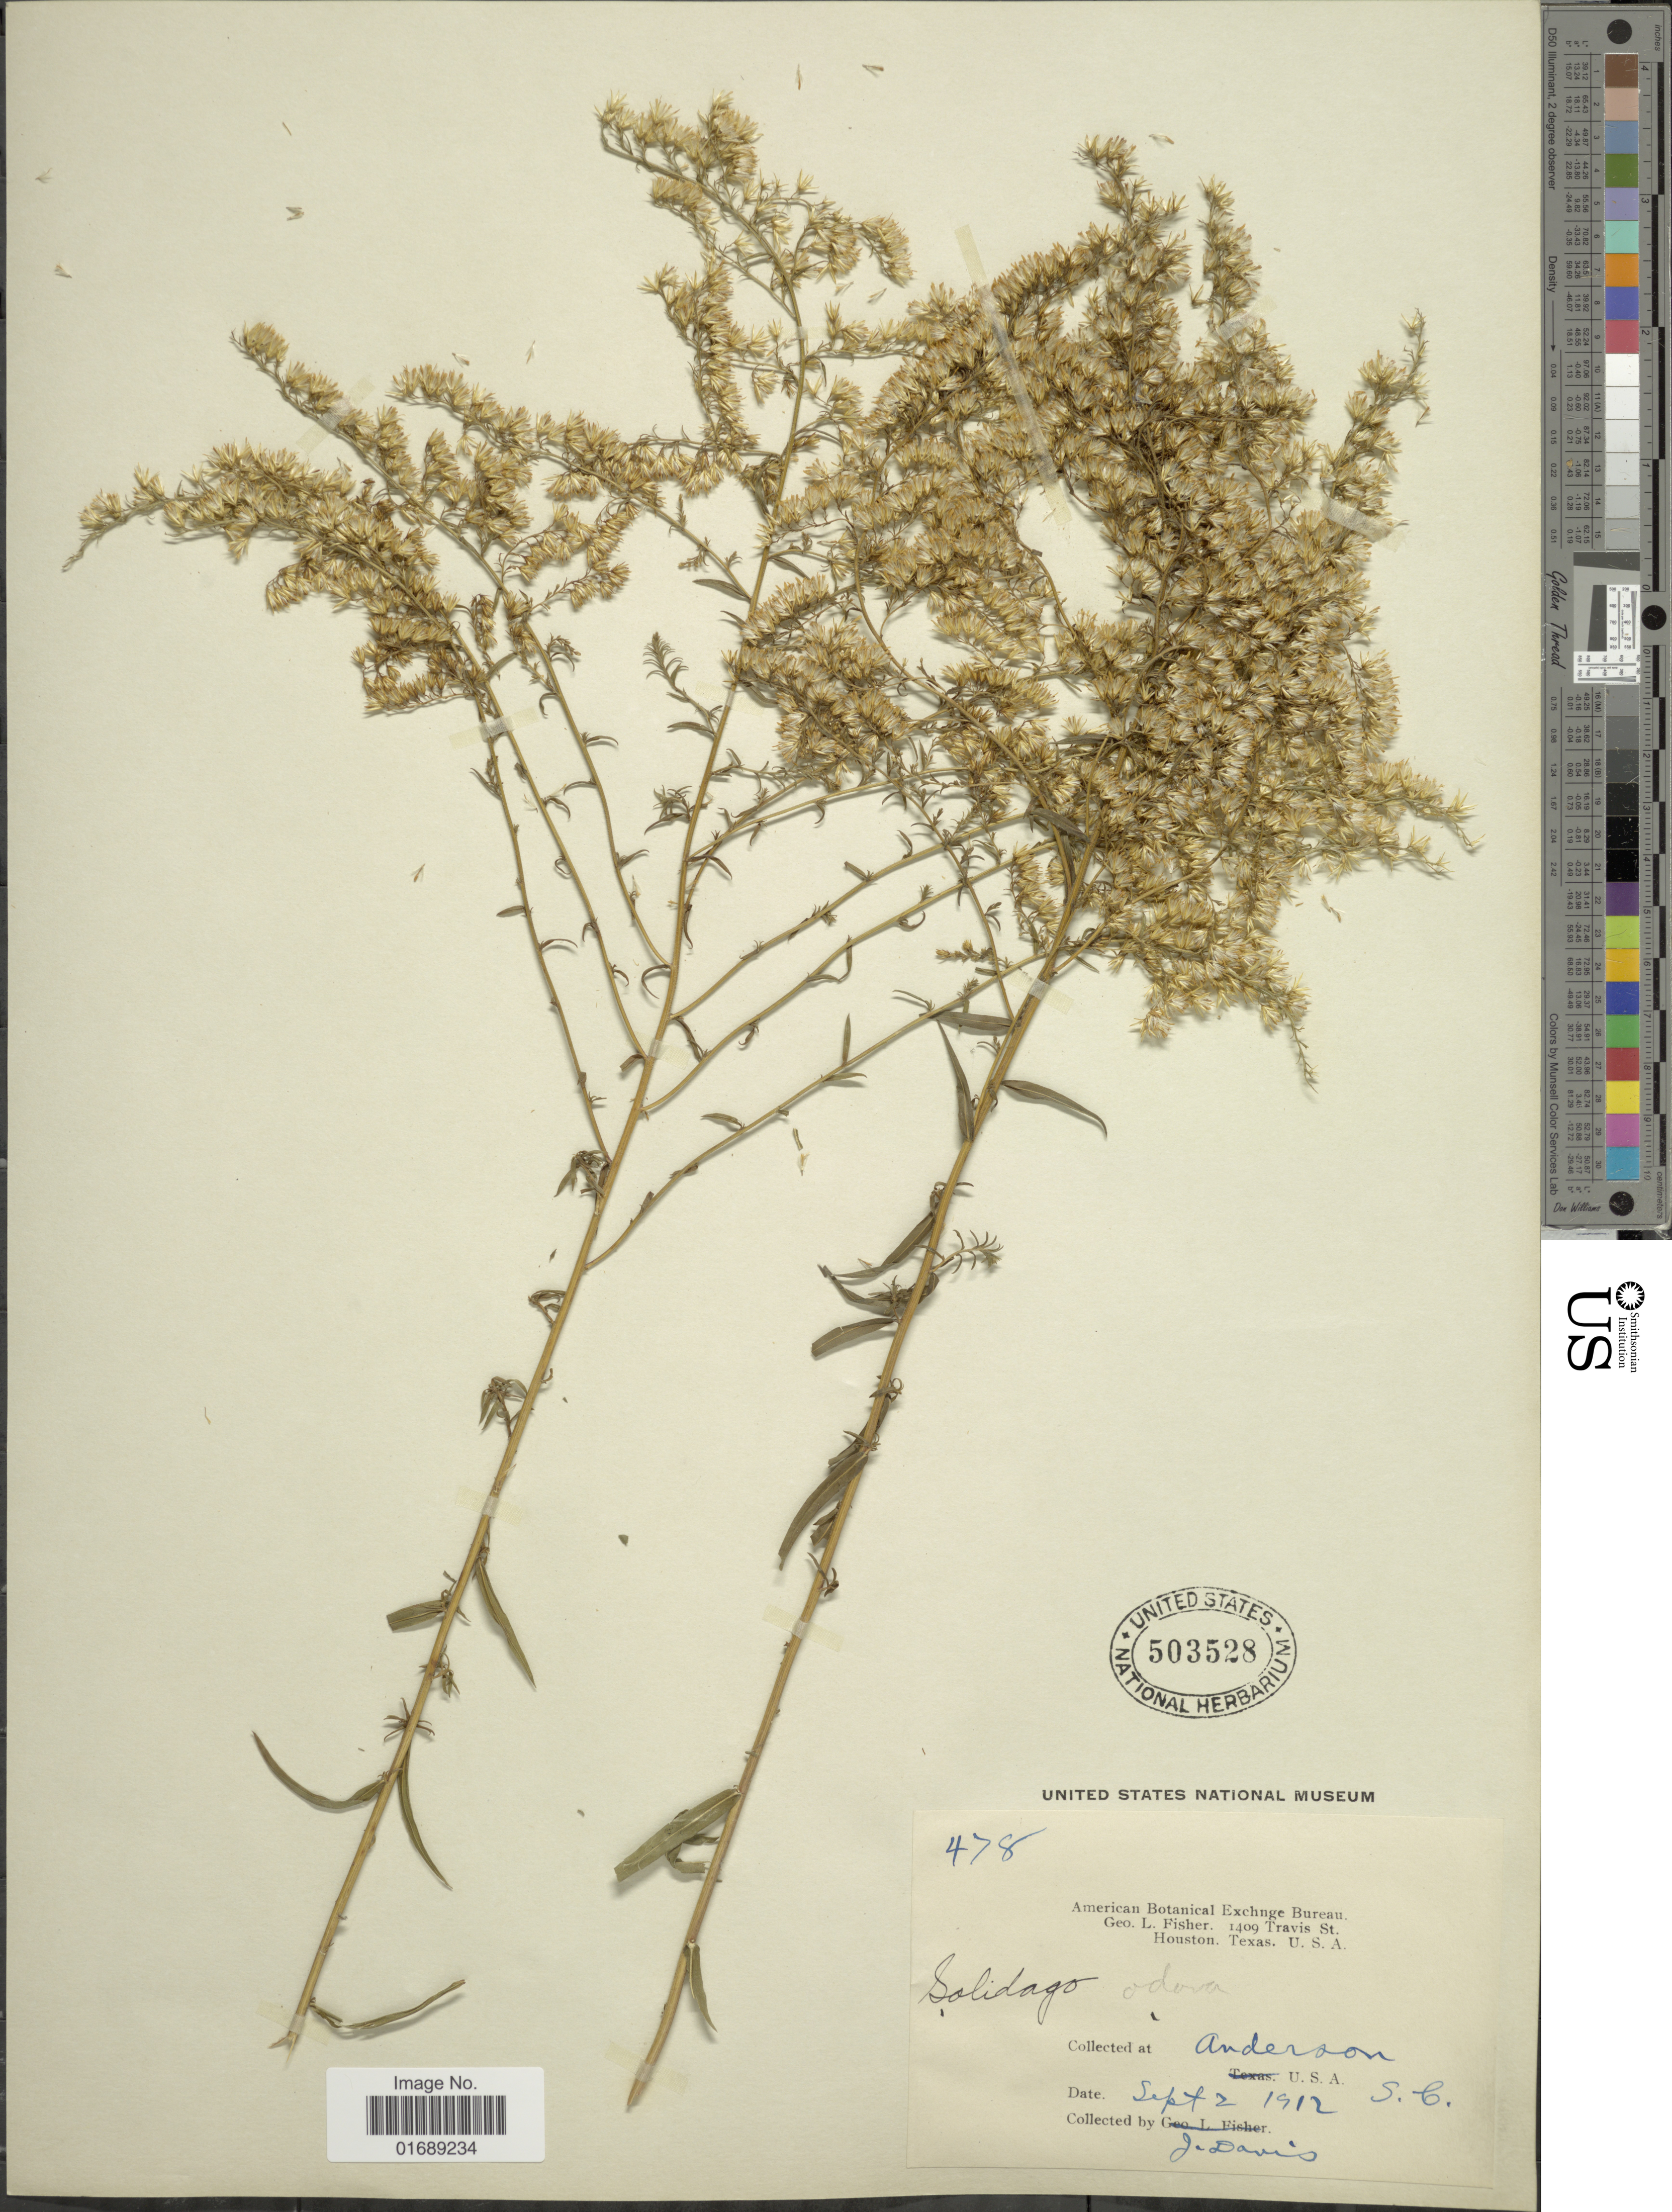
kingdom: Plantae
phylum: Tracheophyta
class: Magnoliopsida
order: Asterales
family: Asteraceae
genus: Solidago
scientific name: Solidago odora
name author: Aiton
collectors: J. Davis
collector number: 478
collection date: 1912-09-02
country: United States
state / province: South Carolina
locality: Anderson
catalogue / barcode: US 503528